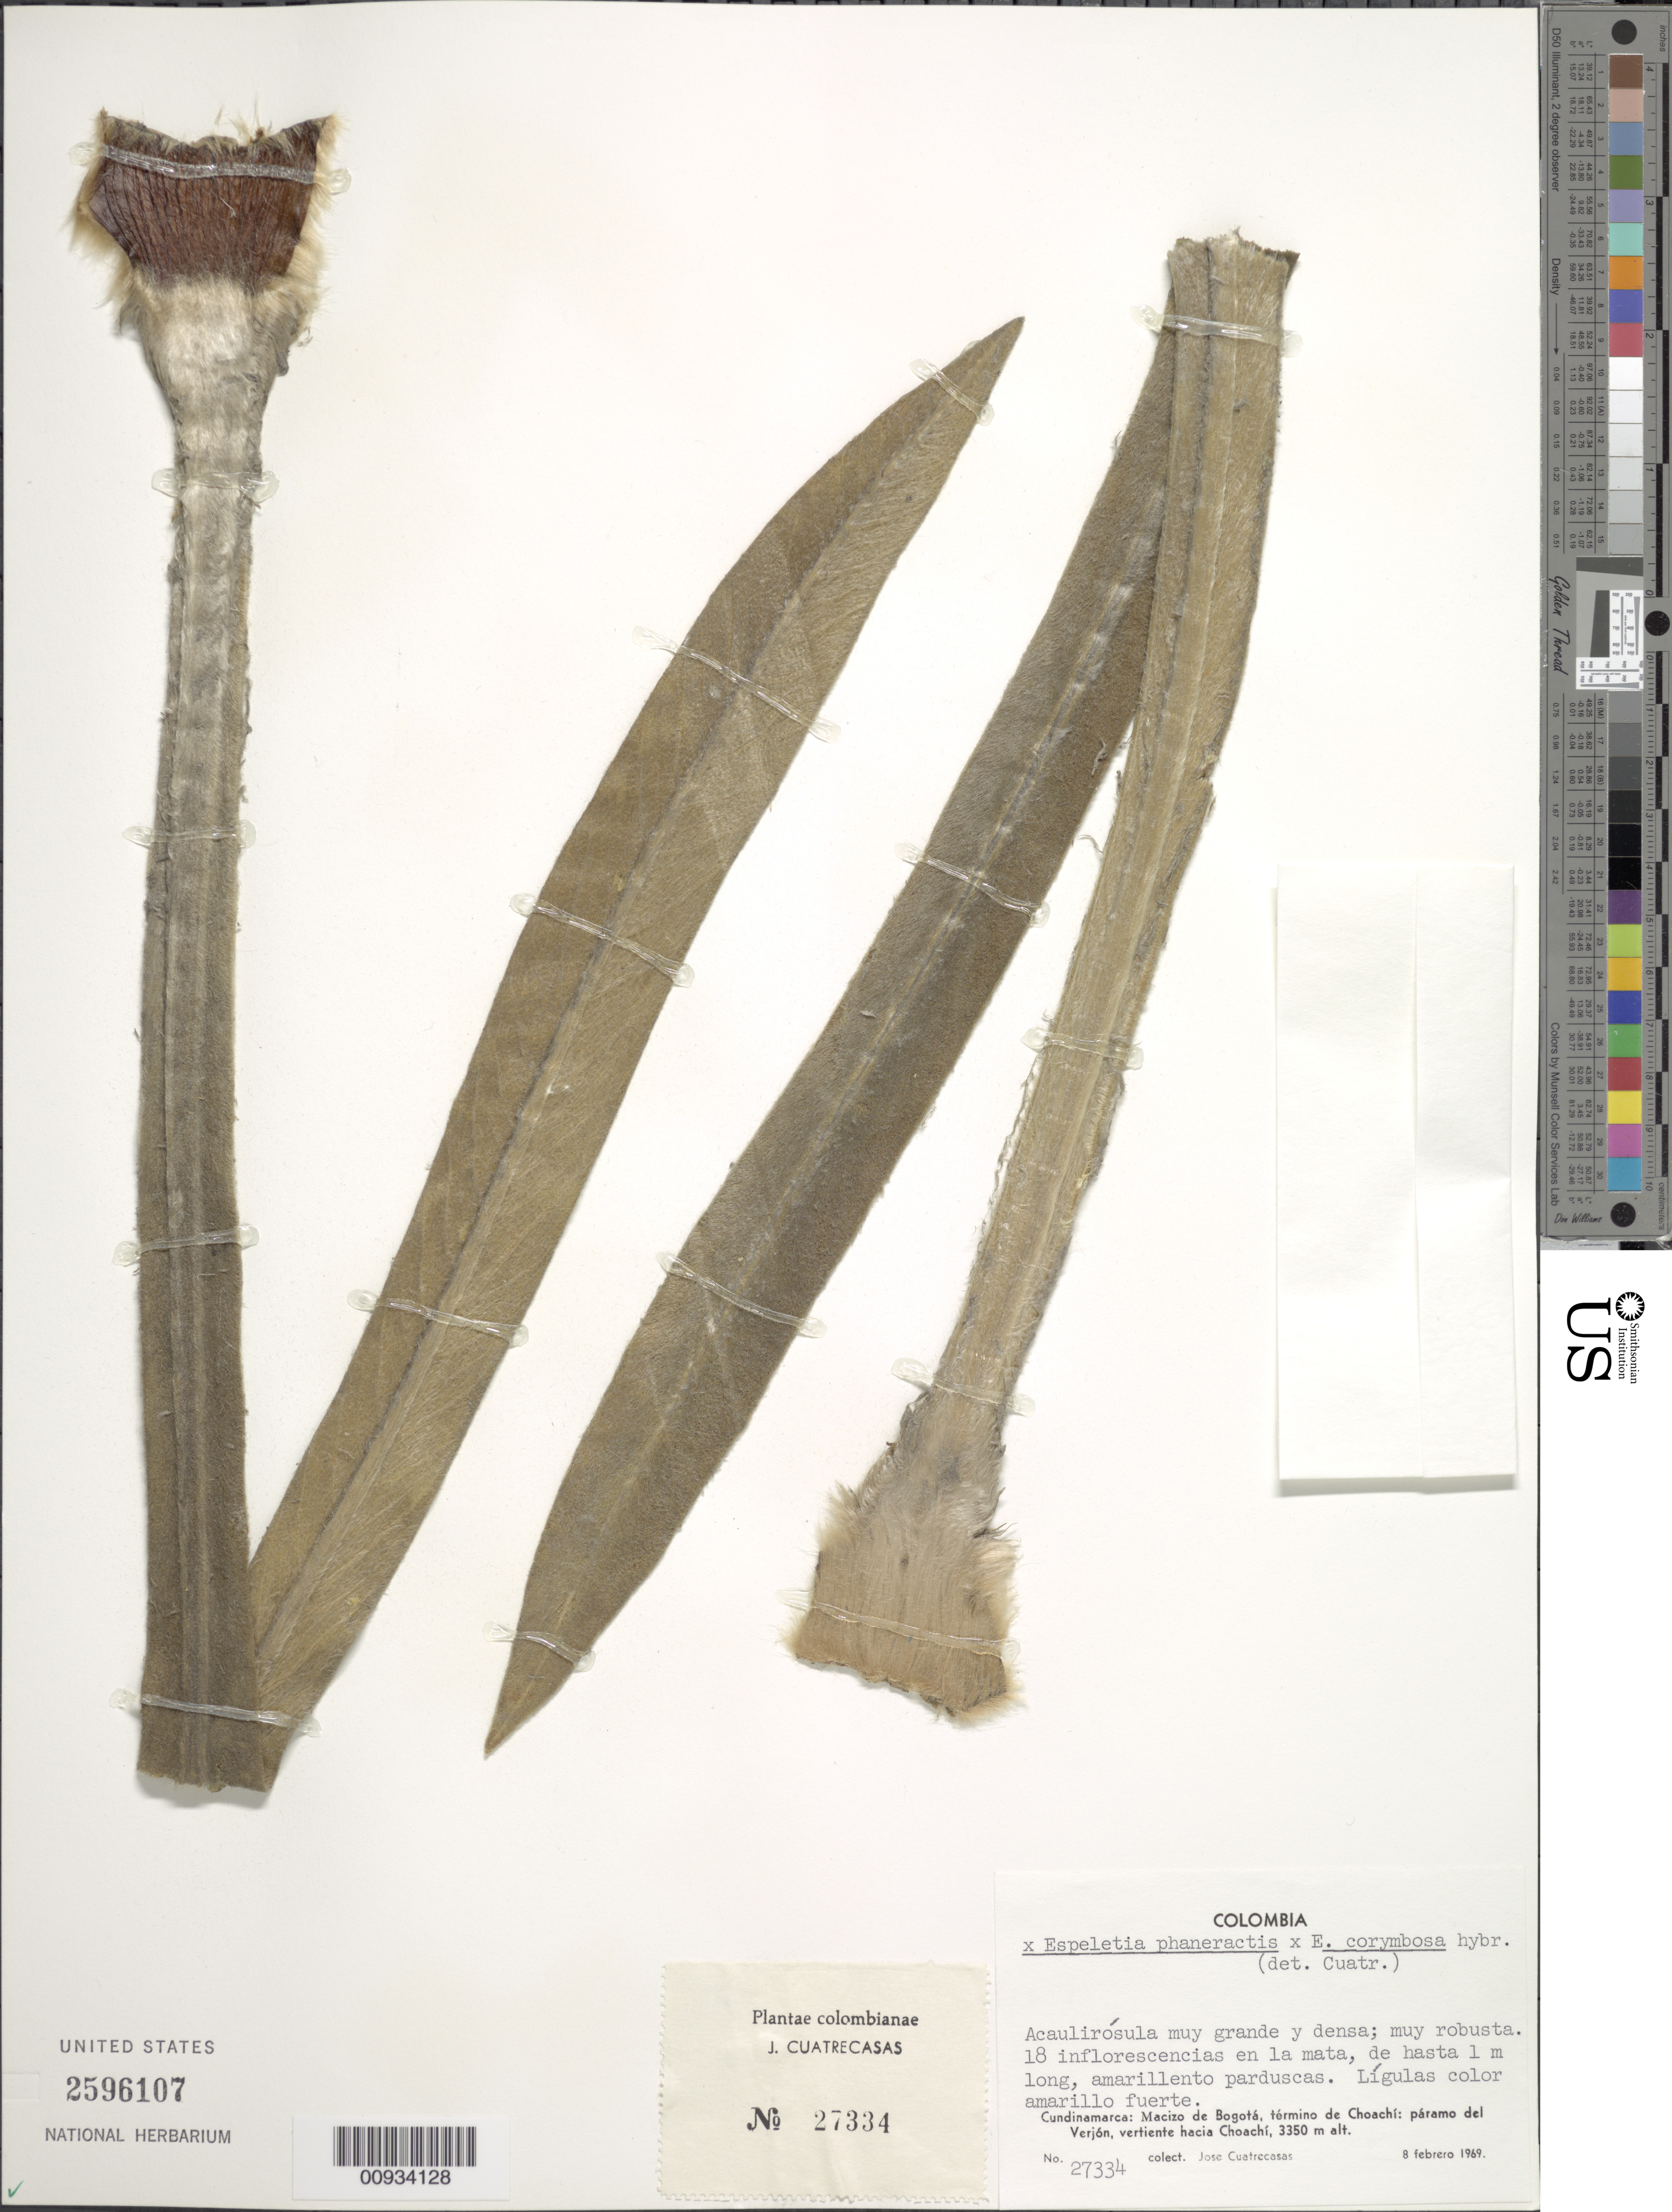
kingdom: Plantae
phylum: Tracheophyta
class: Magnoliopsida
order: Asterales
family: Asteraceae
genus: Espeletiopsis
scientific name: Espeletiopsis bogotensis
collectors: J. Cuatrecasas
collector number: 27334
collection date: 1969-02-08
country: Colombia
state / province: Cundinamarca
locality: Macizo de Bogota, termino de Choachi, paramo del Verjon, vertiente hacia Choachi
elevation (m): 3350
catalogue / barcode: US 2596107